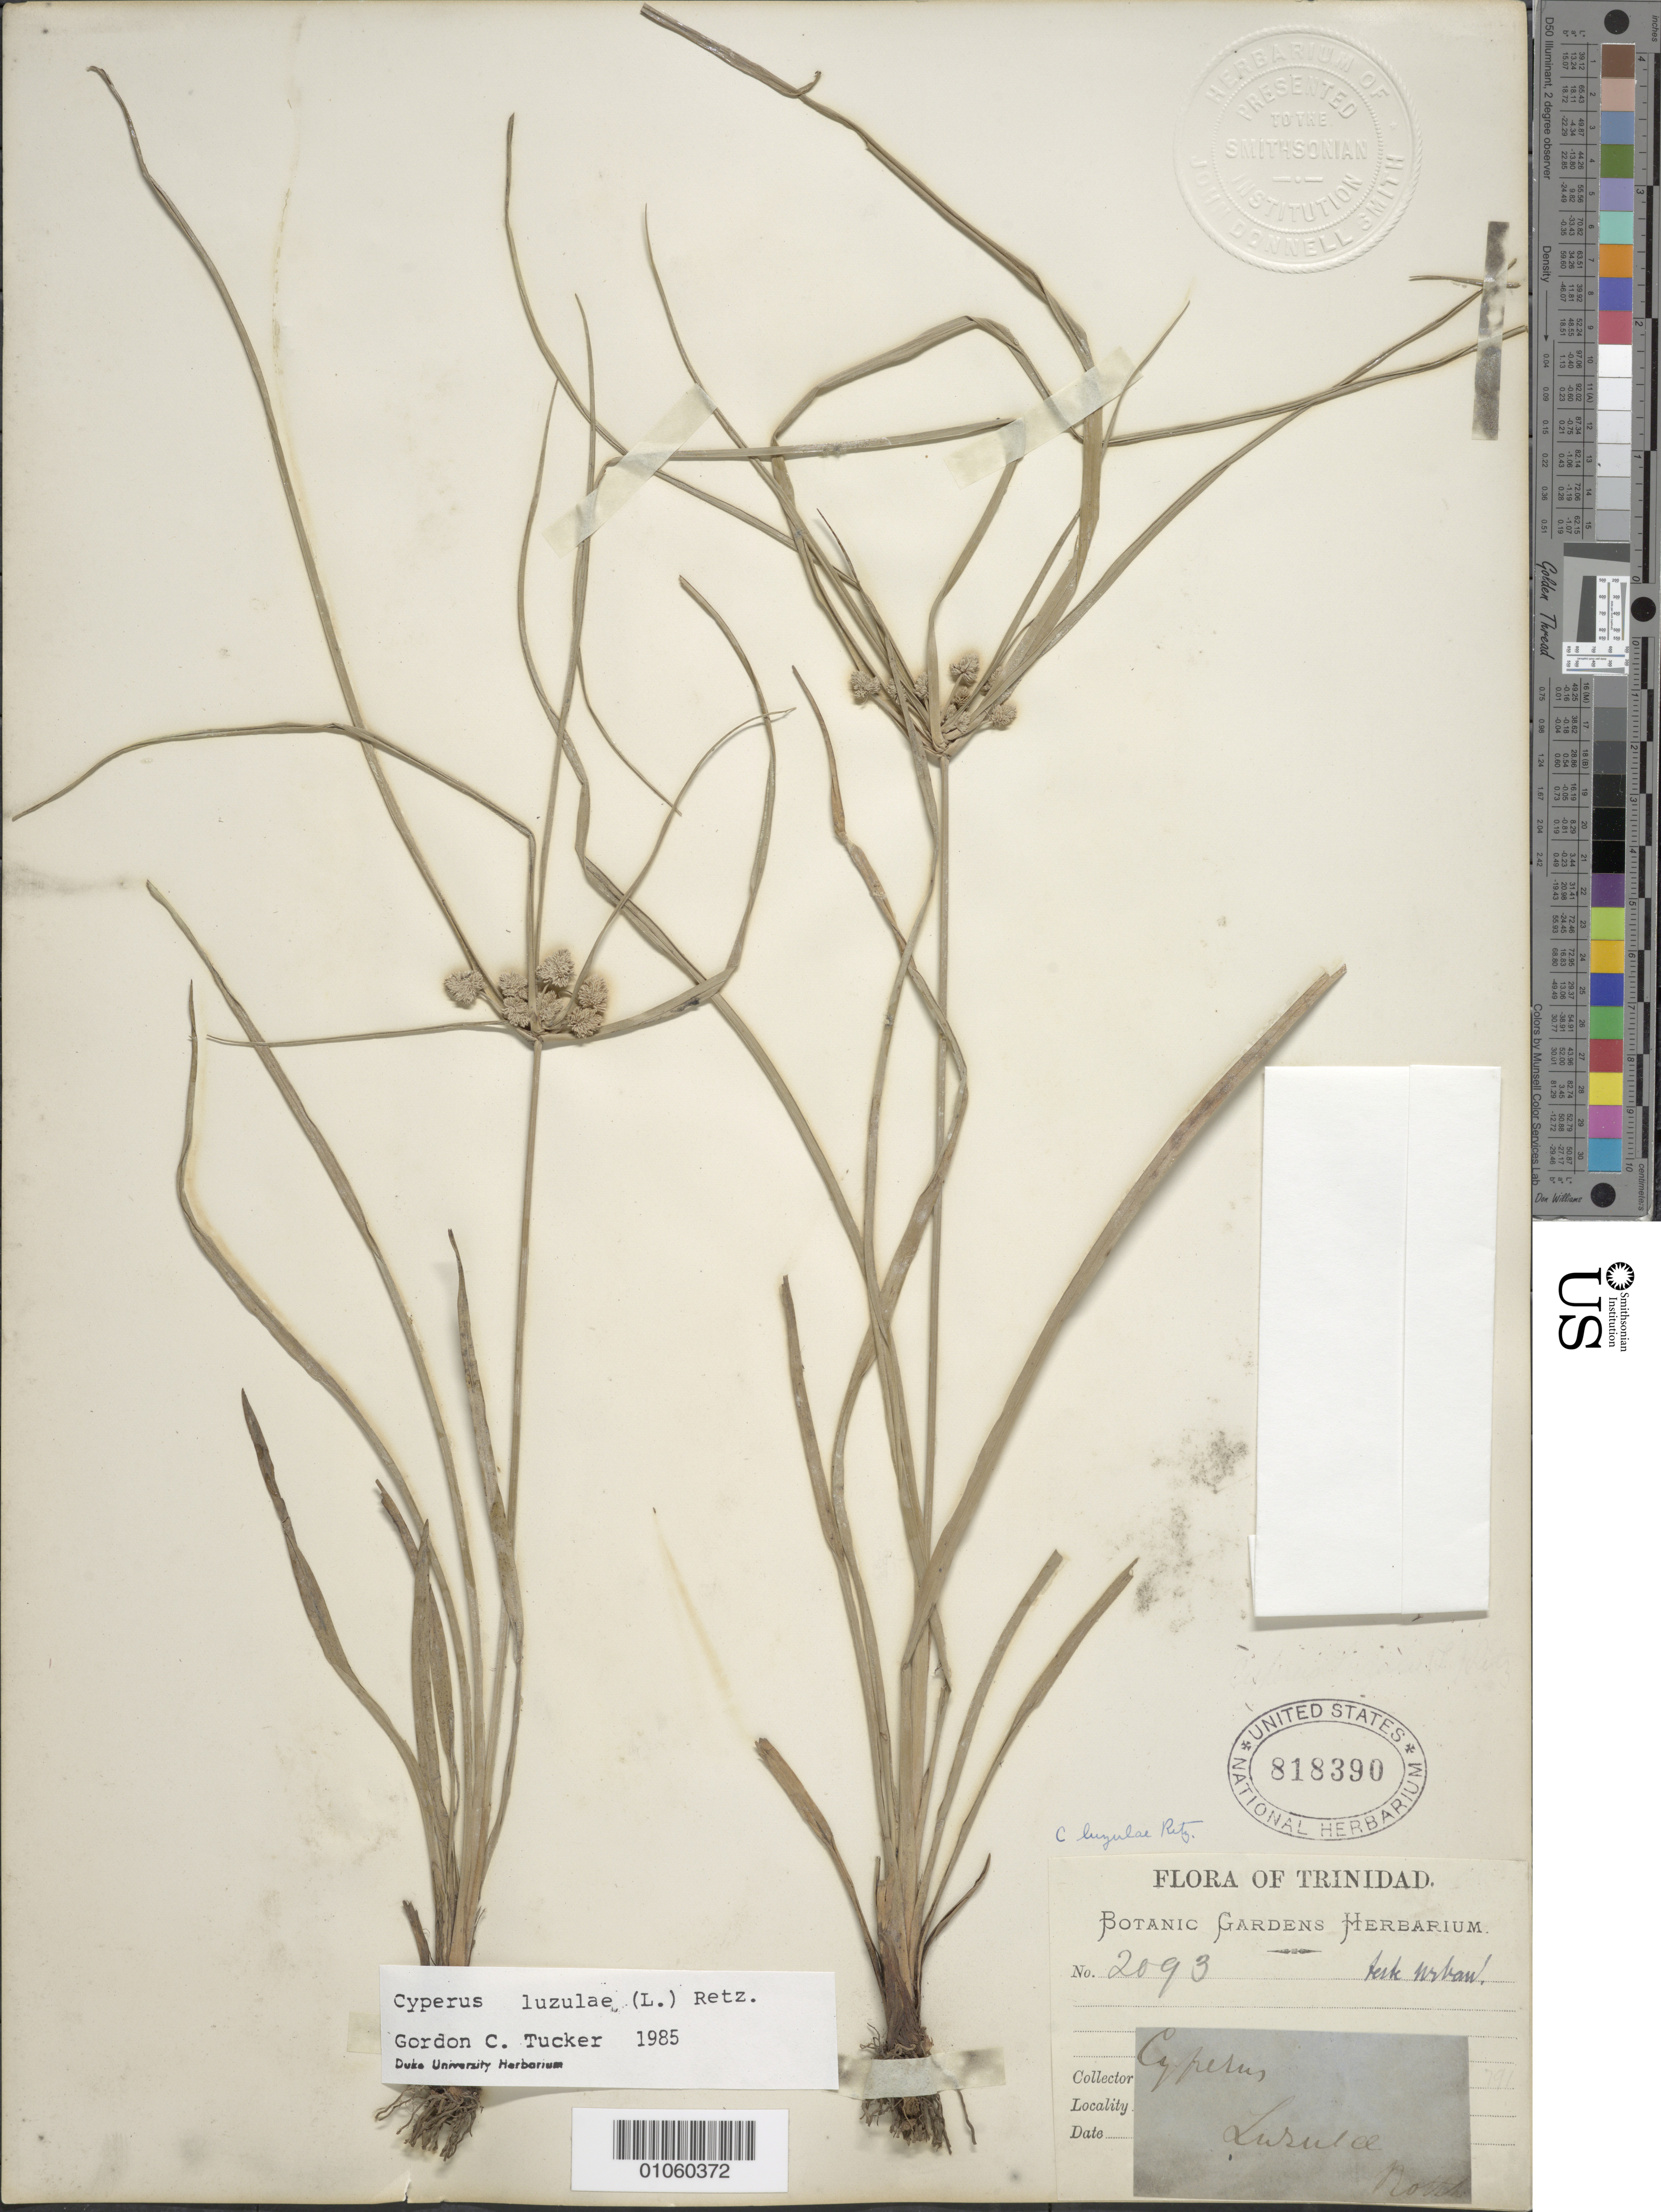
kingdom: Plantae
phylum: Tracheophyta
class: Liliopsida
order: Poales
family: Cyperaceae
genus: Cyperus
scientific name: Cyperus luzulae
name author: (L.) Rottb. ex Retz.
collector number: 2093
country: Trinidad and Tobago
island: Trinidad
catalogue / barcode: US 818390